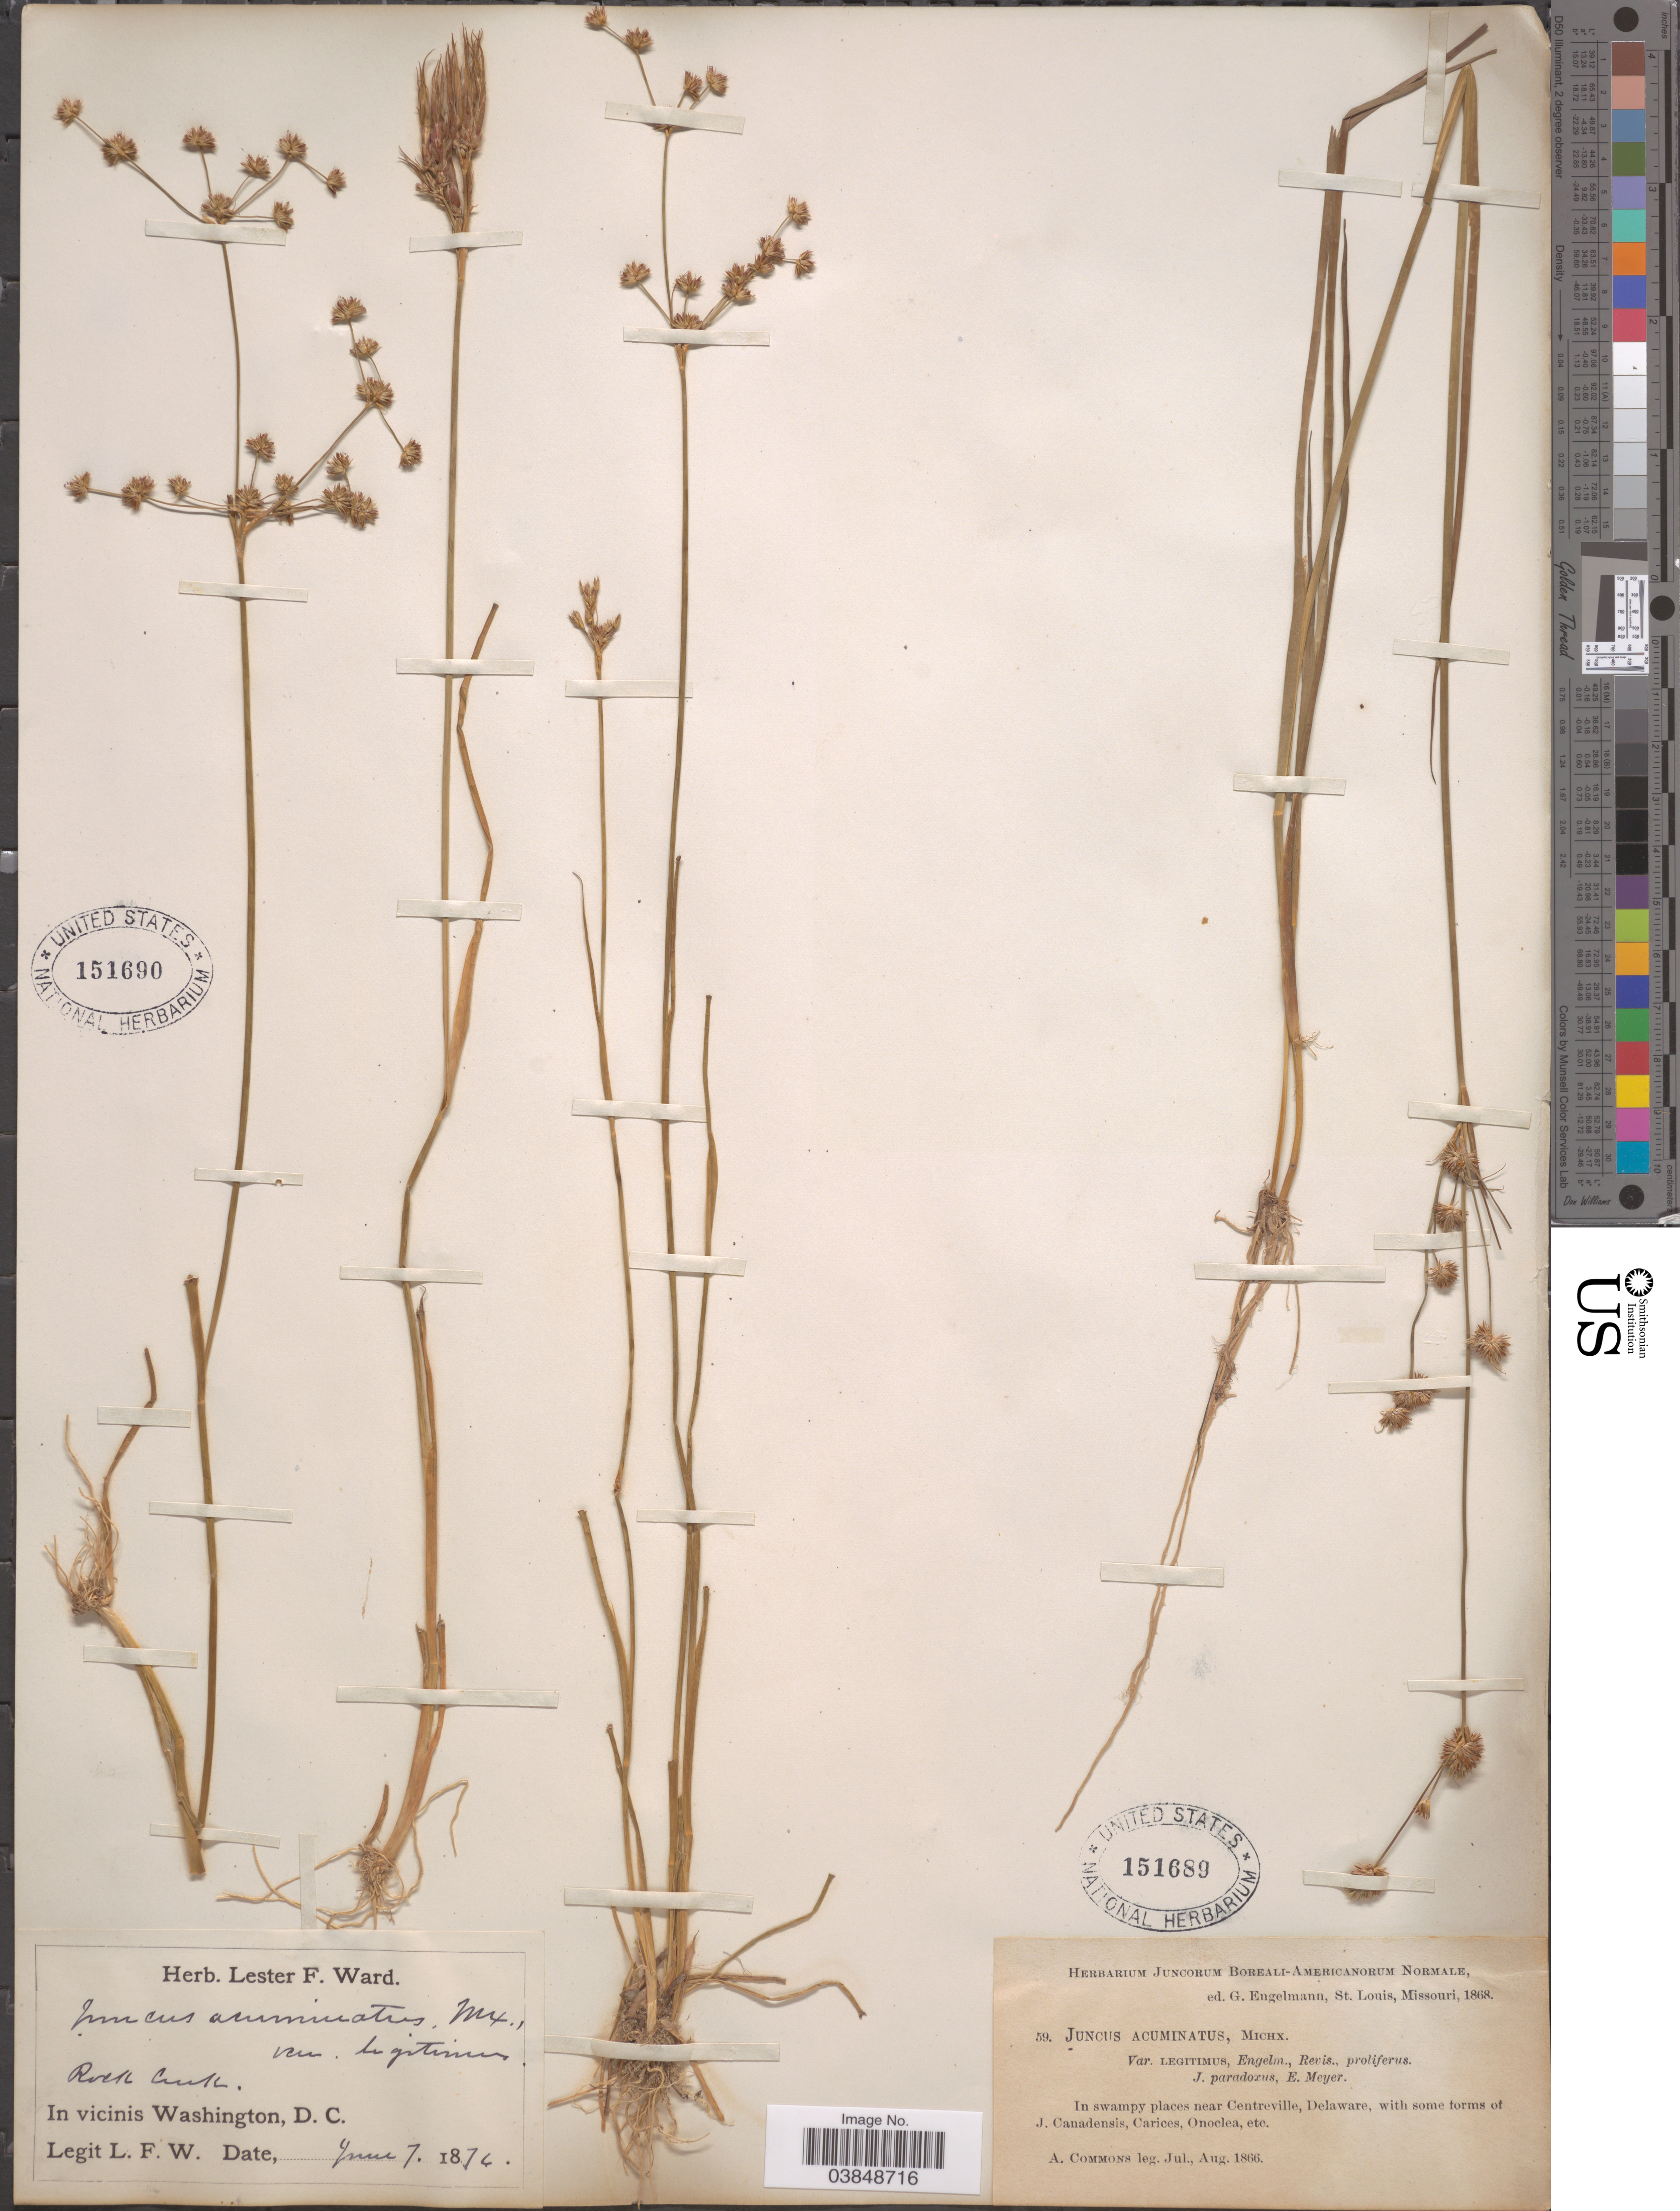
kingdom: Plantae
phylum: Tracheophyta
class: Liliopsida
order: Poales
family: Juncaceae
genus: Juncus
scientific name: Juncus acuminatus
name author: Michx.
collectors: A. Commons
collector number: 59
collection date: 1866-07/1866-08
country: United States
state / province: Delaware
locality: In swampy places near Centreville.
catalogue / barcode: US 151689